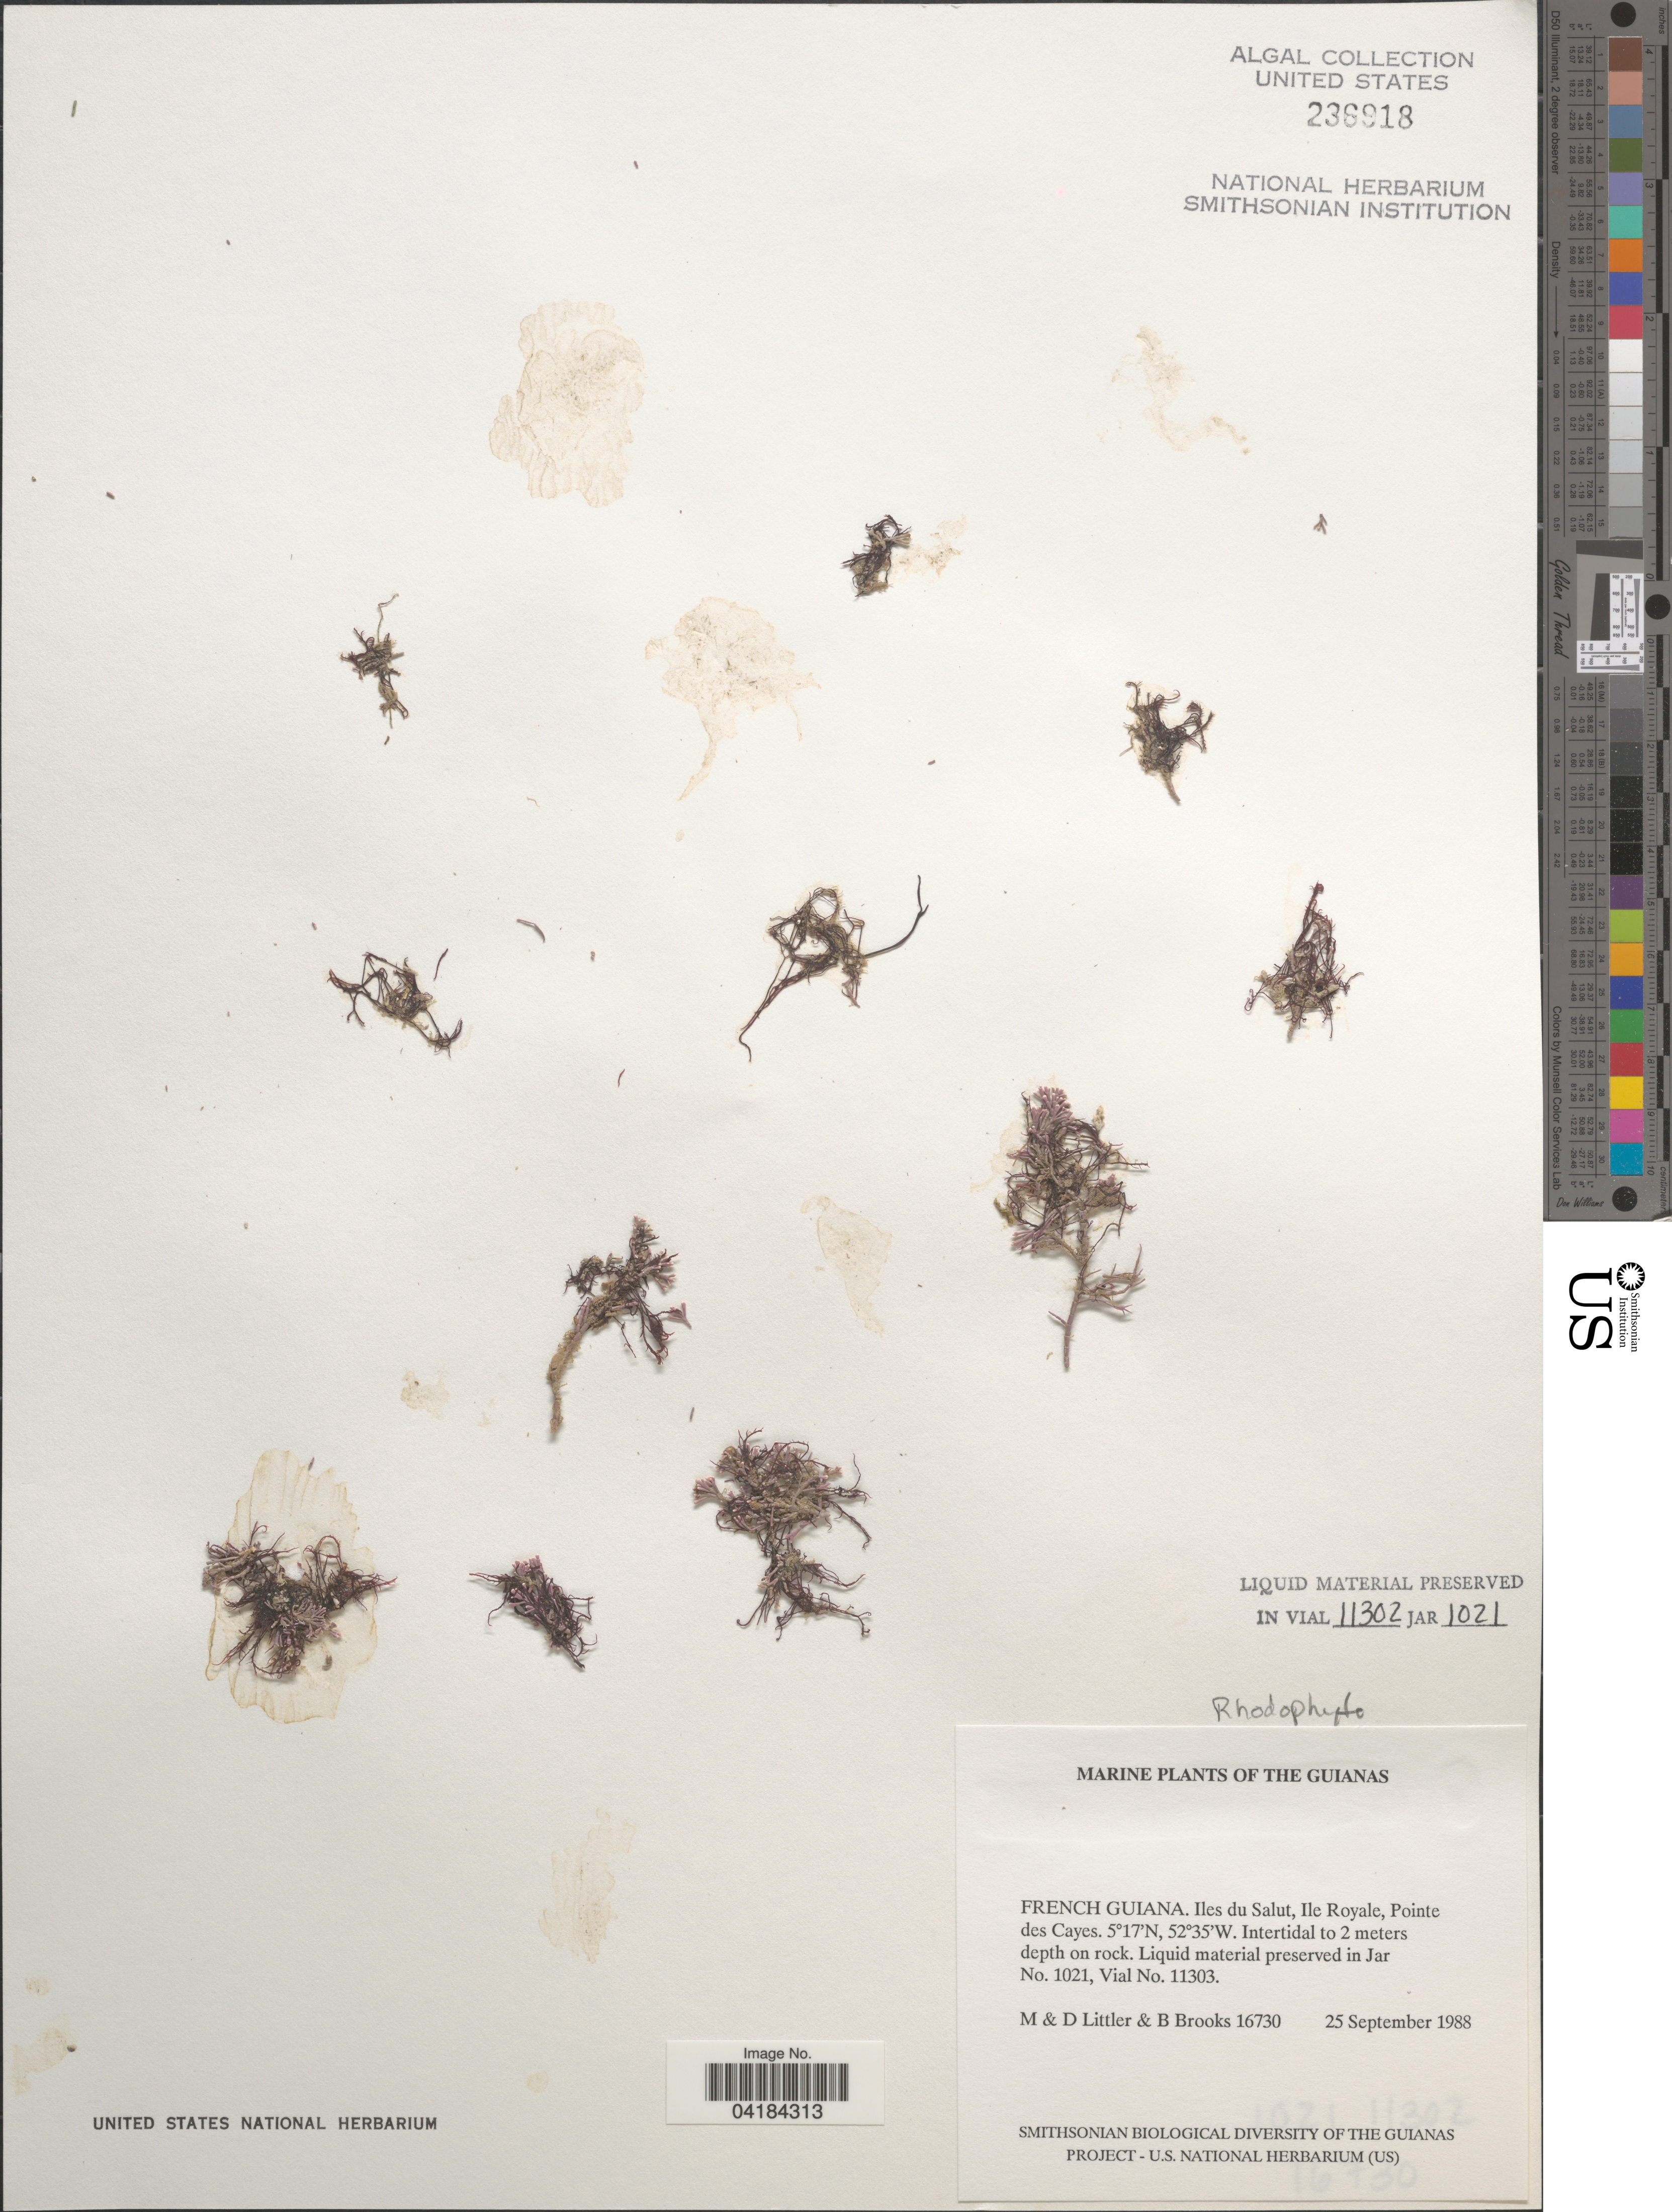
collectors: M. Littler, D. S. Littler & B. Brooks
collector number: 16730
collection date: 1988-09-25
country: French Guiana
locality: The Guianas. Iles du Salut, Ile Royale, Pointe des Cayes.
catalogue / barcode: US 236918